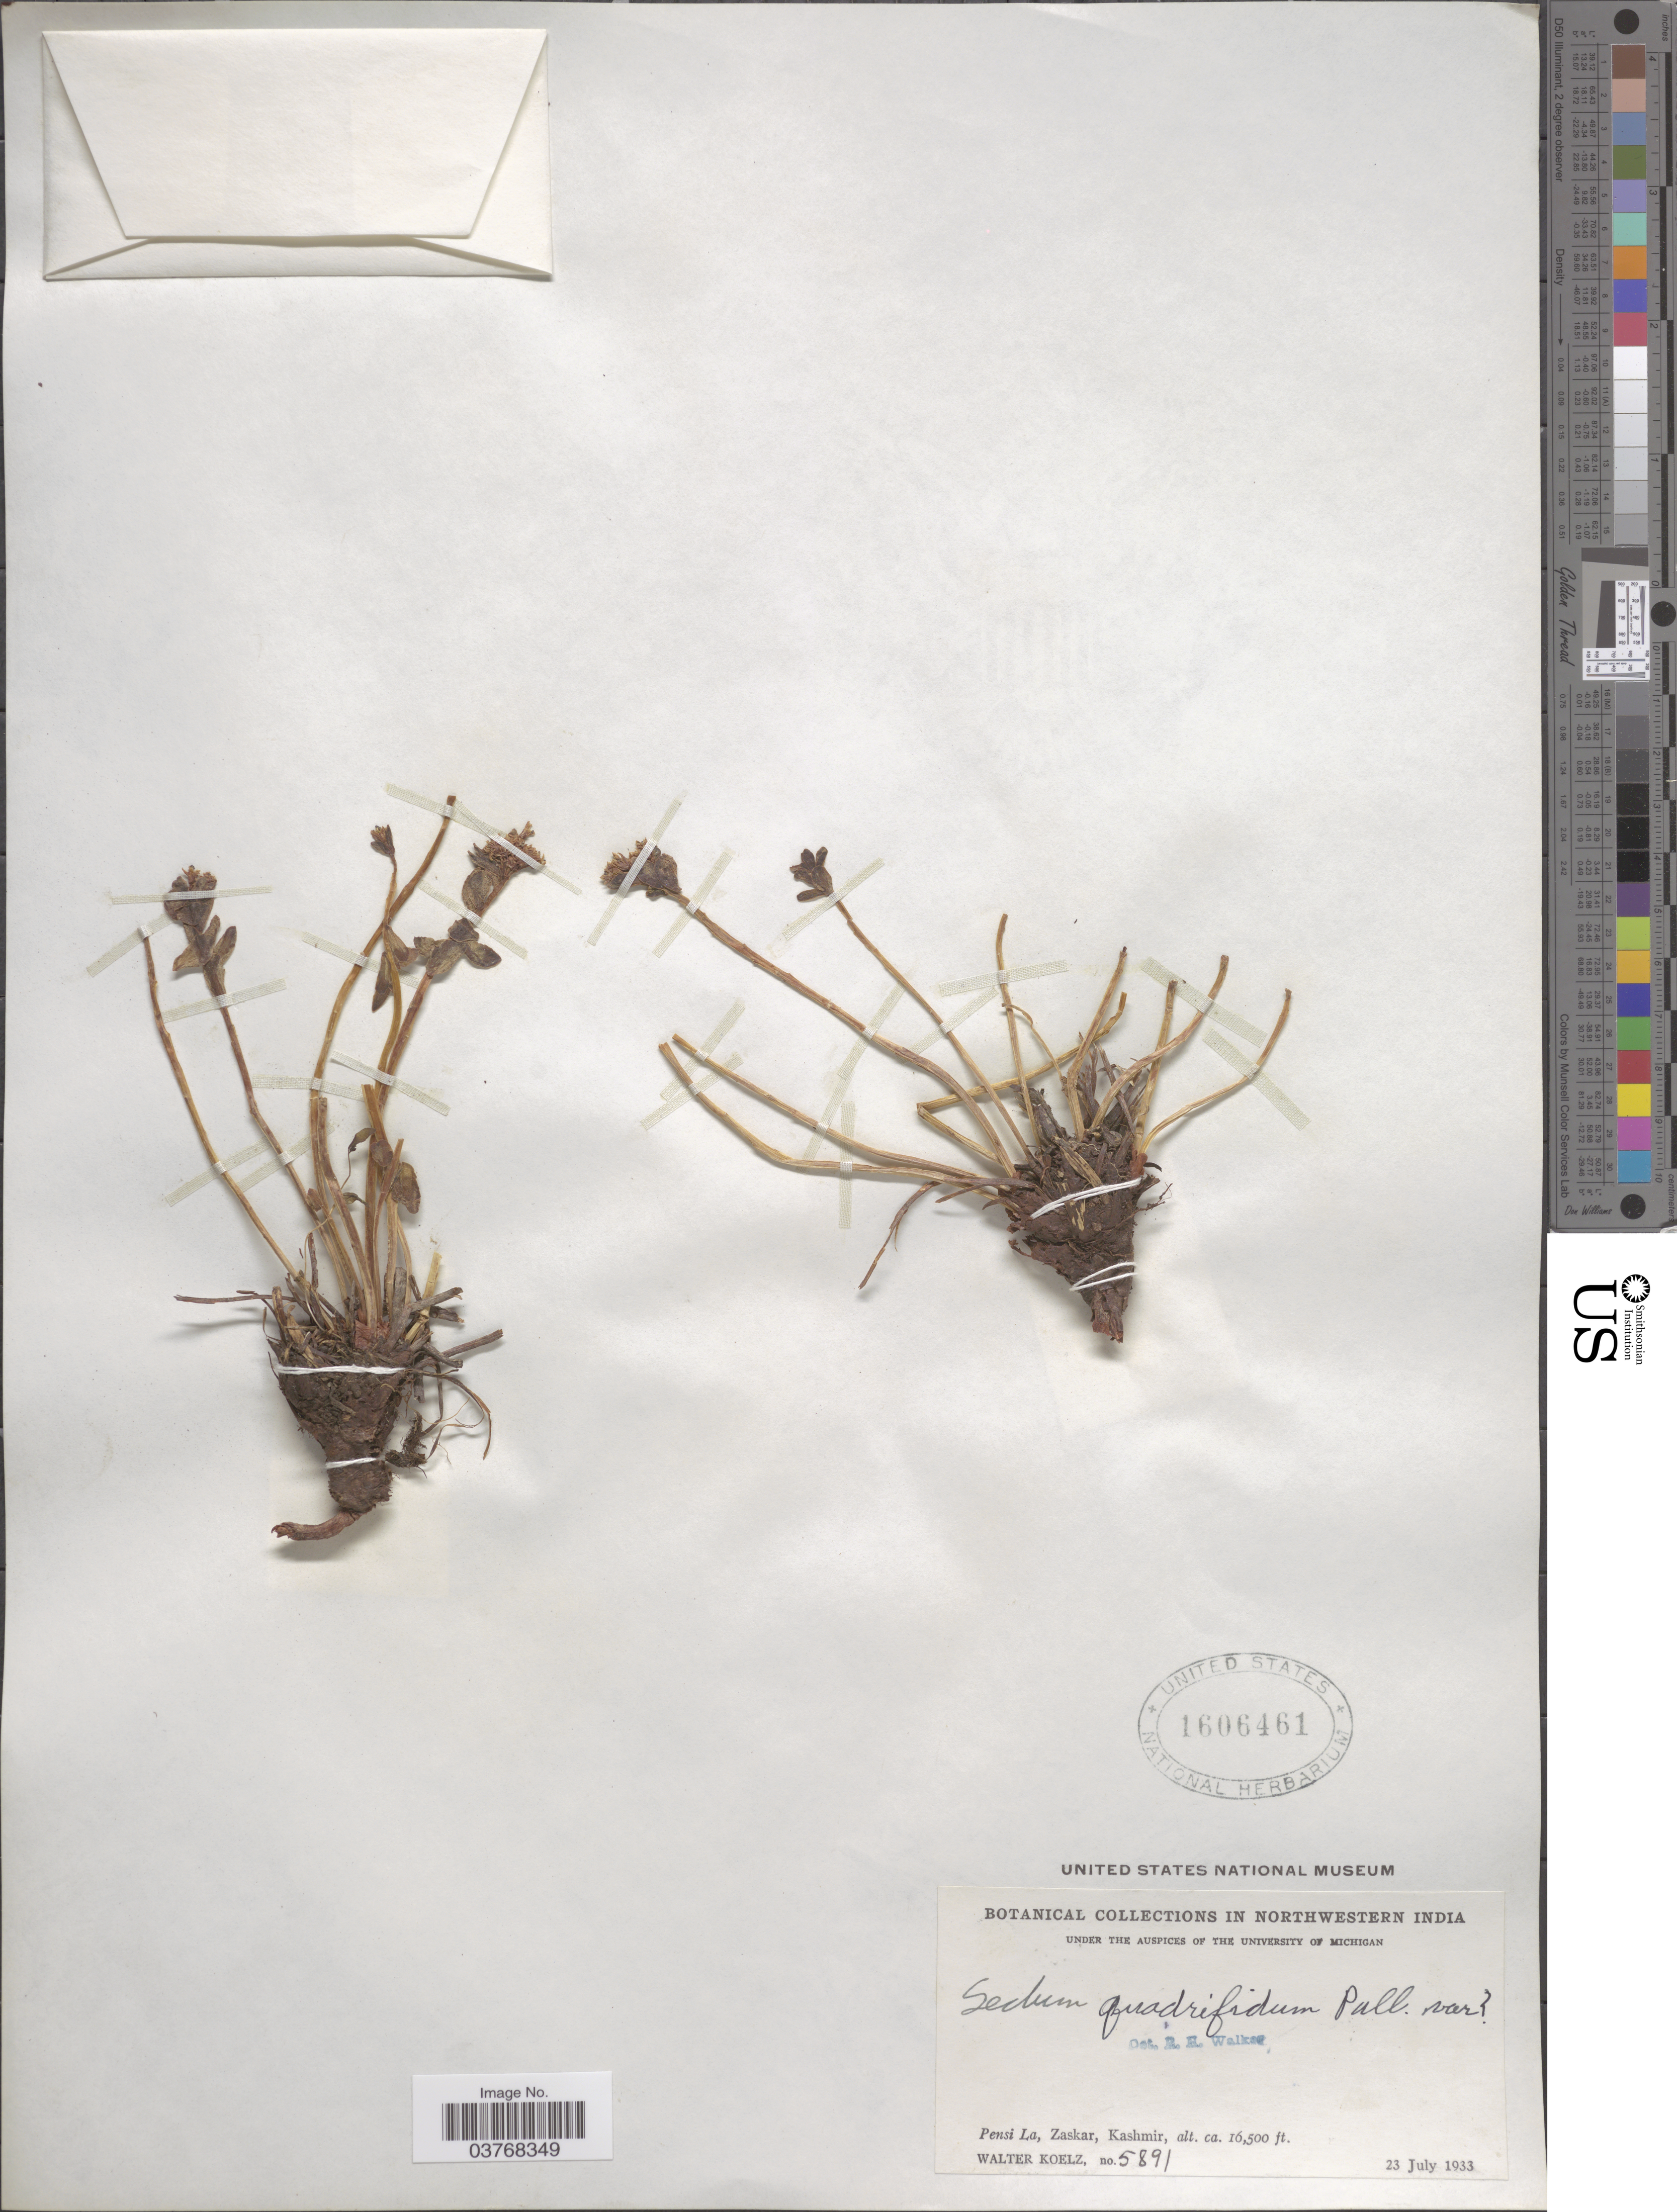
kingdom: Plantae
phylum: Tracheophyta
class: Magnoliopsida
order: Saxifragales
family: Crassulaceae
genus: Rhodiola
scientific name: Rhodiola sp.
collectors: W. N. Koelz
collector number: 5891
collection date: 1933-07-23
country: India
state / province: Jammu and Kashmir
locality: Northwesten India. Pensi La, Zaskar, Kashmir.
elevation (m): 5029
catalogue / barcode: US 1606461